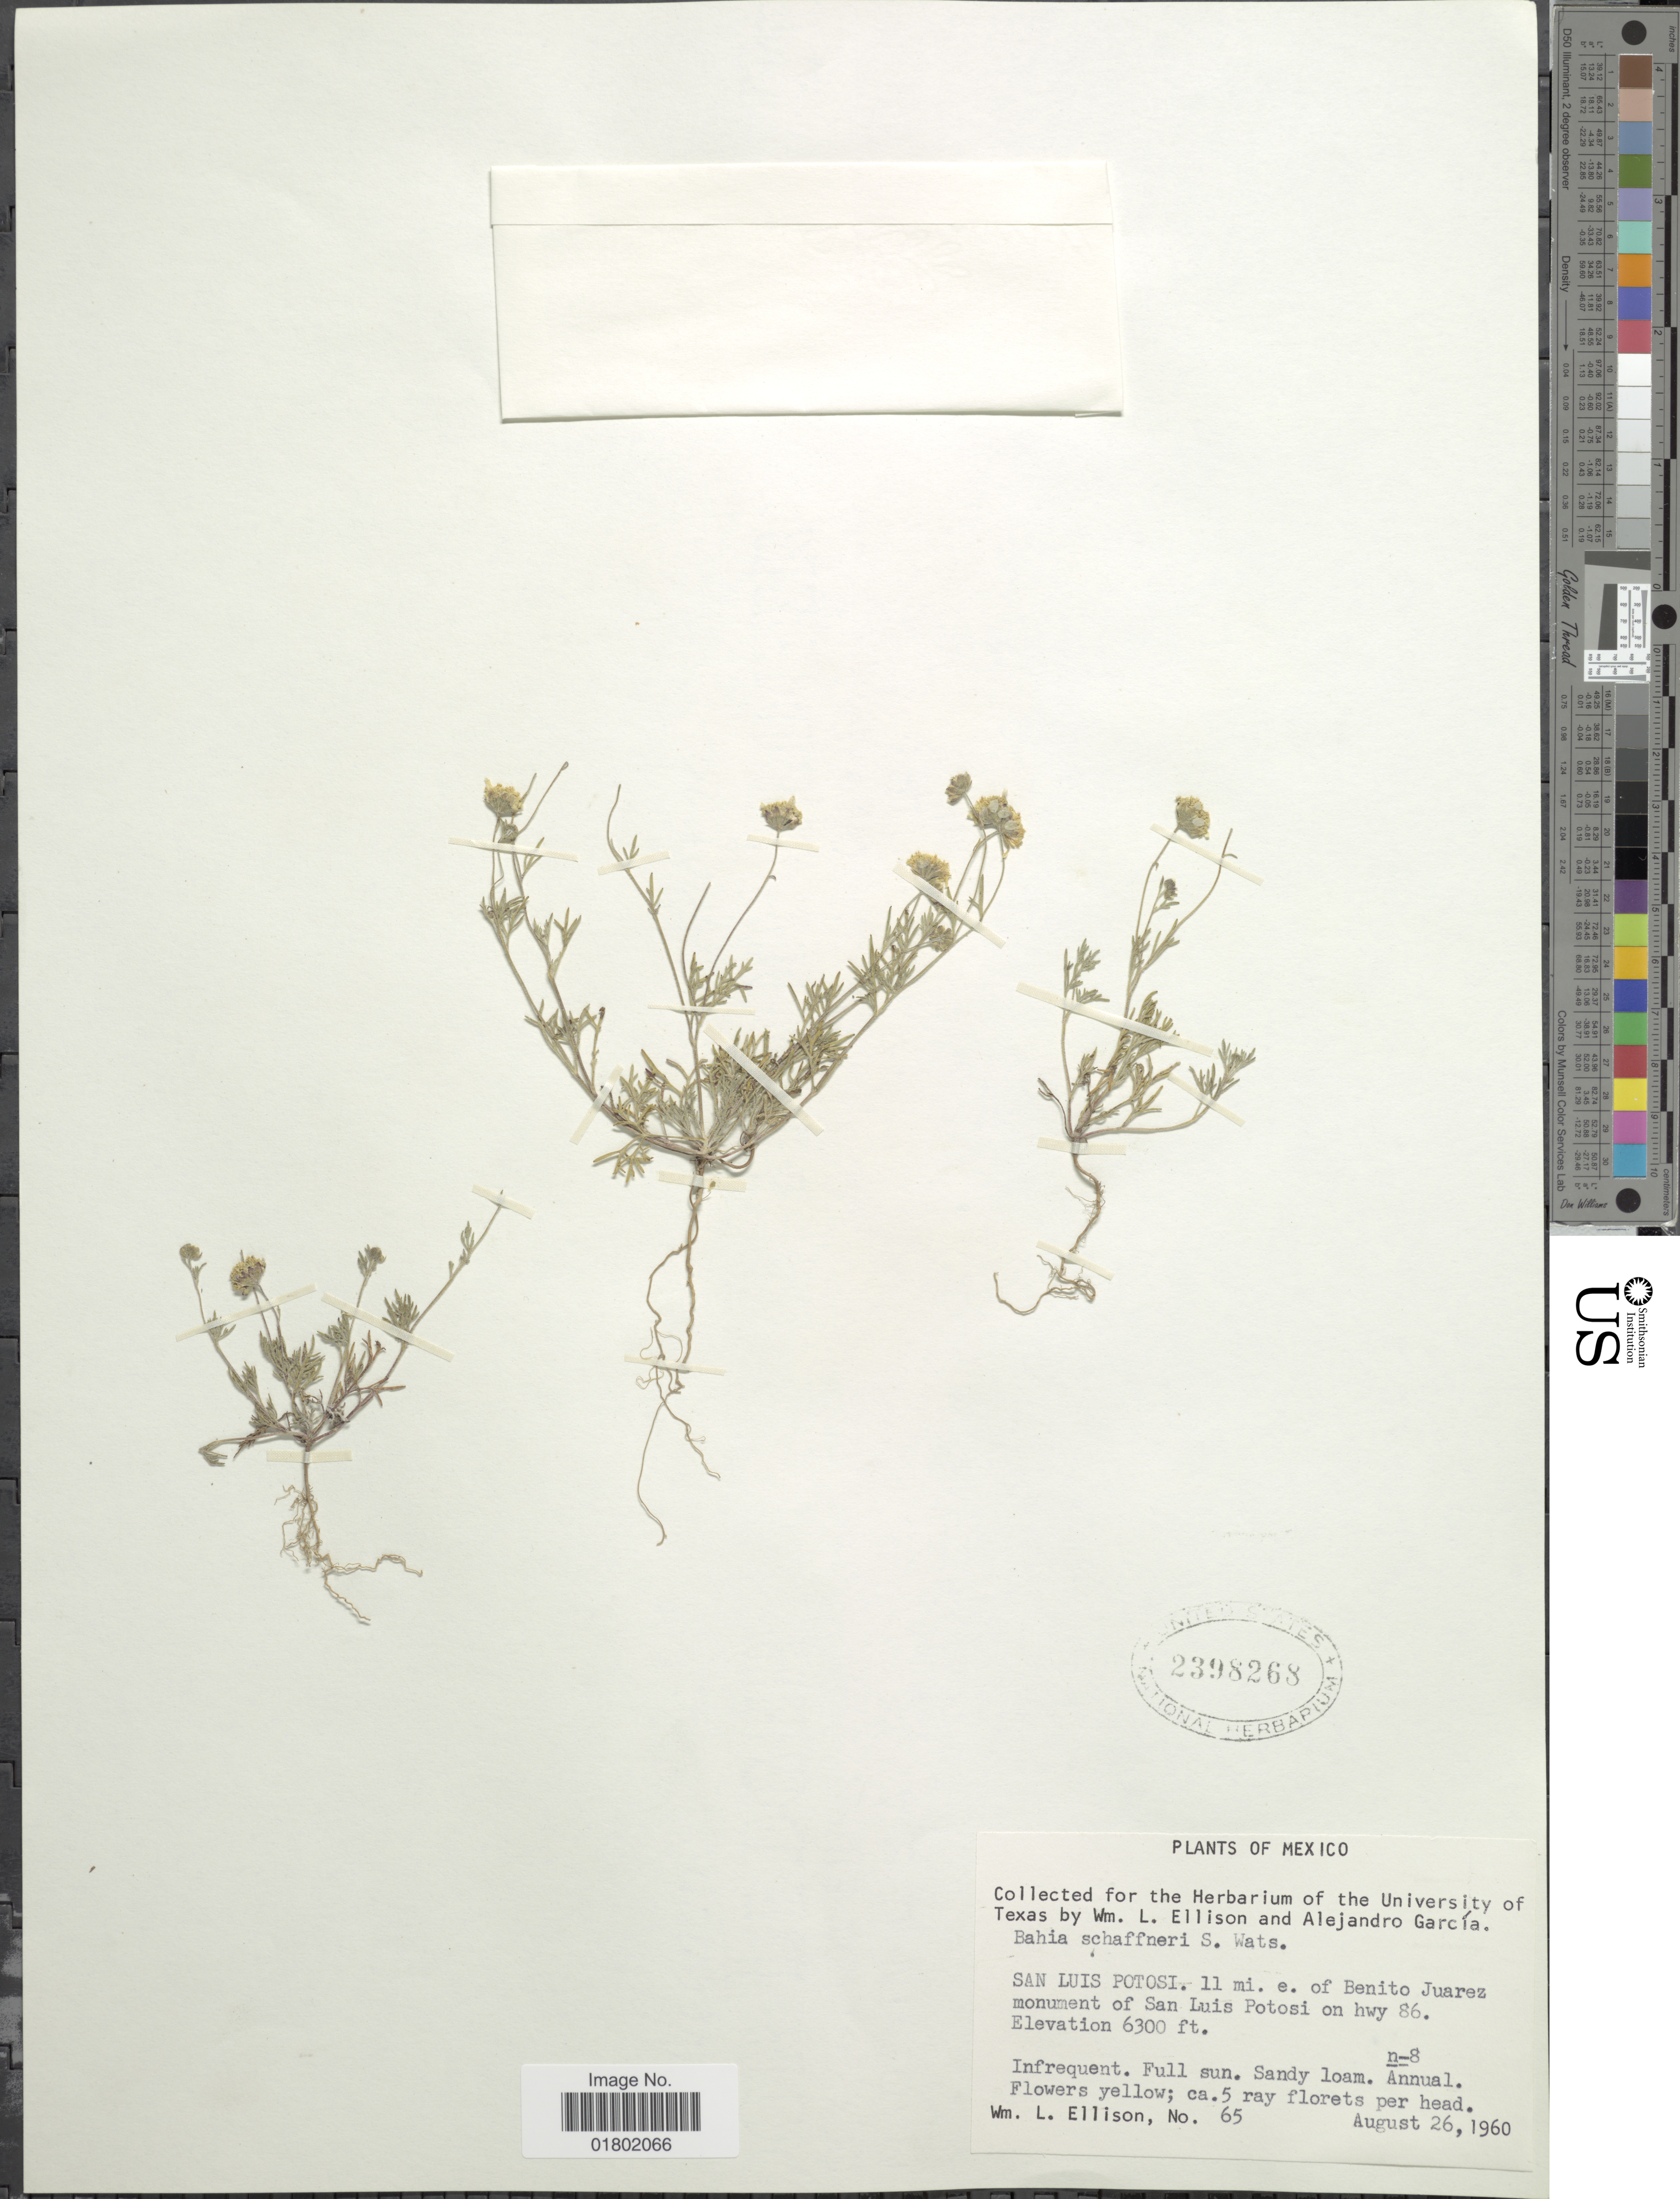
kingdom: Plantae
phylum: Tracheophyta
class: Magnoliopsida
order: Asterales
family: Asteraceae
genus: Bahia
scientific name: Bahia schaffneri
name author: S. Watson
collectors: W. L. Ellison & A. García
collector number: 65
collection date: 1960-08-26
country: Mexico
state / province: San Luis Potosí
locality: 11 mi. e. of Benito Juarez monument of San Luis Potosi on hwy 86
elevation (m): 1920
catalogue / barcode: US 2398268